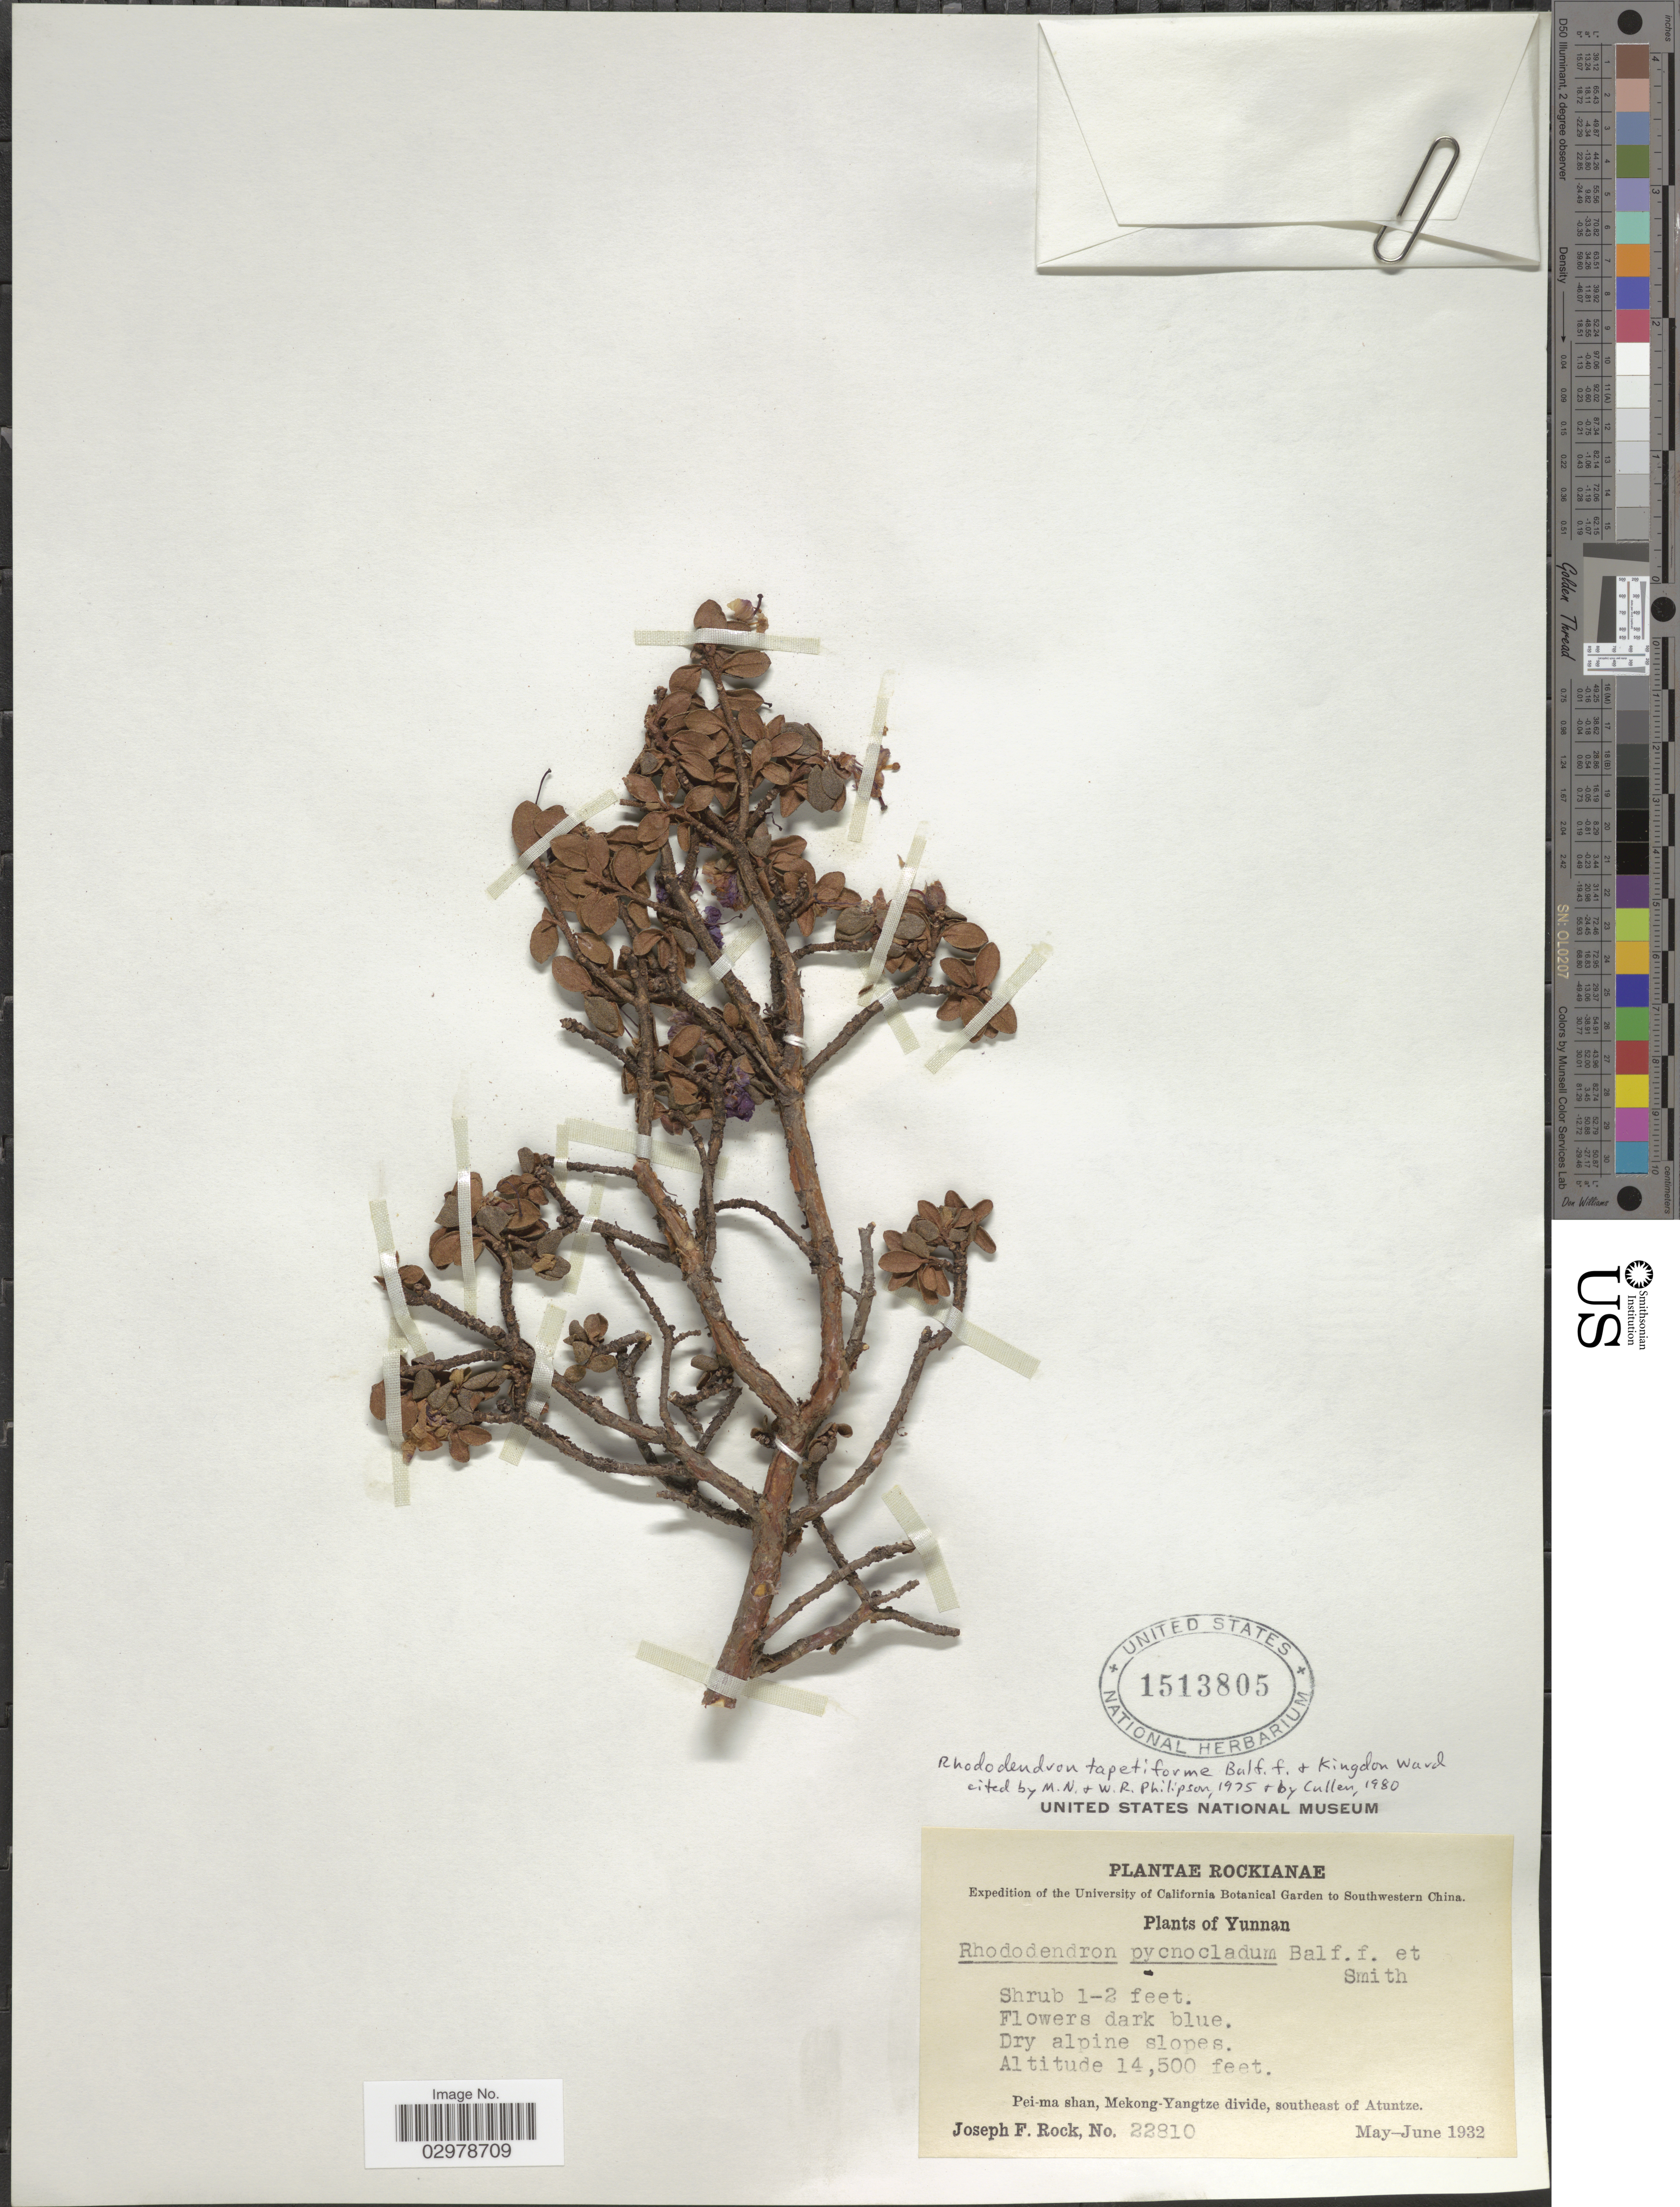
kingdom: Plantae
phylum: Tracheophyta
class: Magnoliopsida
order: Ericales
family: Ericaceae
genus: Rhododendron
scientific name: Rhododendron tapetiforme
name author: Balf. f. & Kingdon-Ward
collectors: J. F. Rock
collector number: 22810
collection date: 1932-05/1932-06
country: China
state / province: Yunnan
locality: Pei-ma shan, Mekong-Yangtze divide, southeast of Atuntze. Southwestern China.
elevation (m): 4420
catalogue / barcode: US 1513805